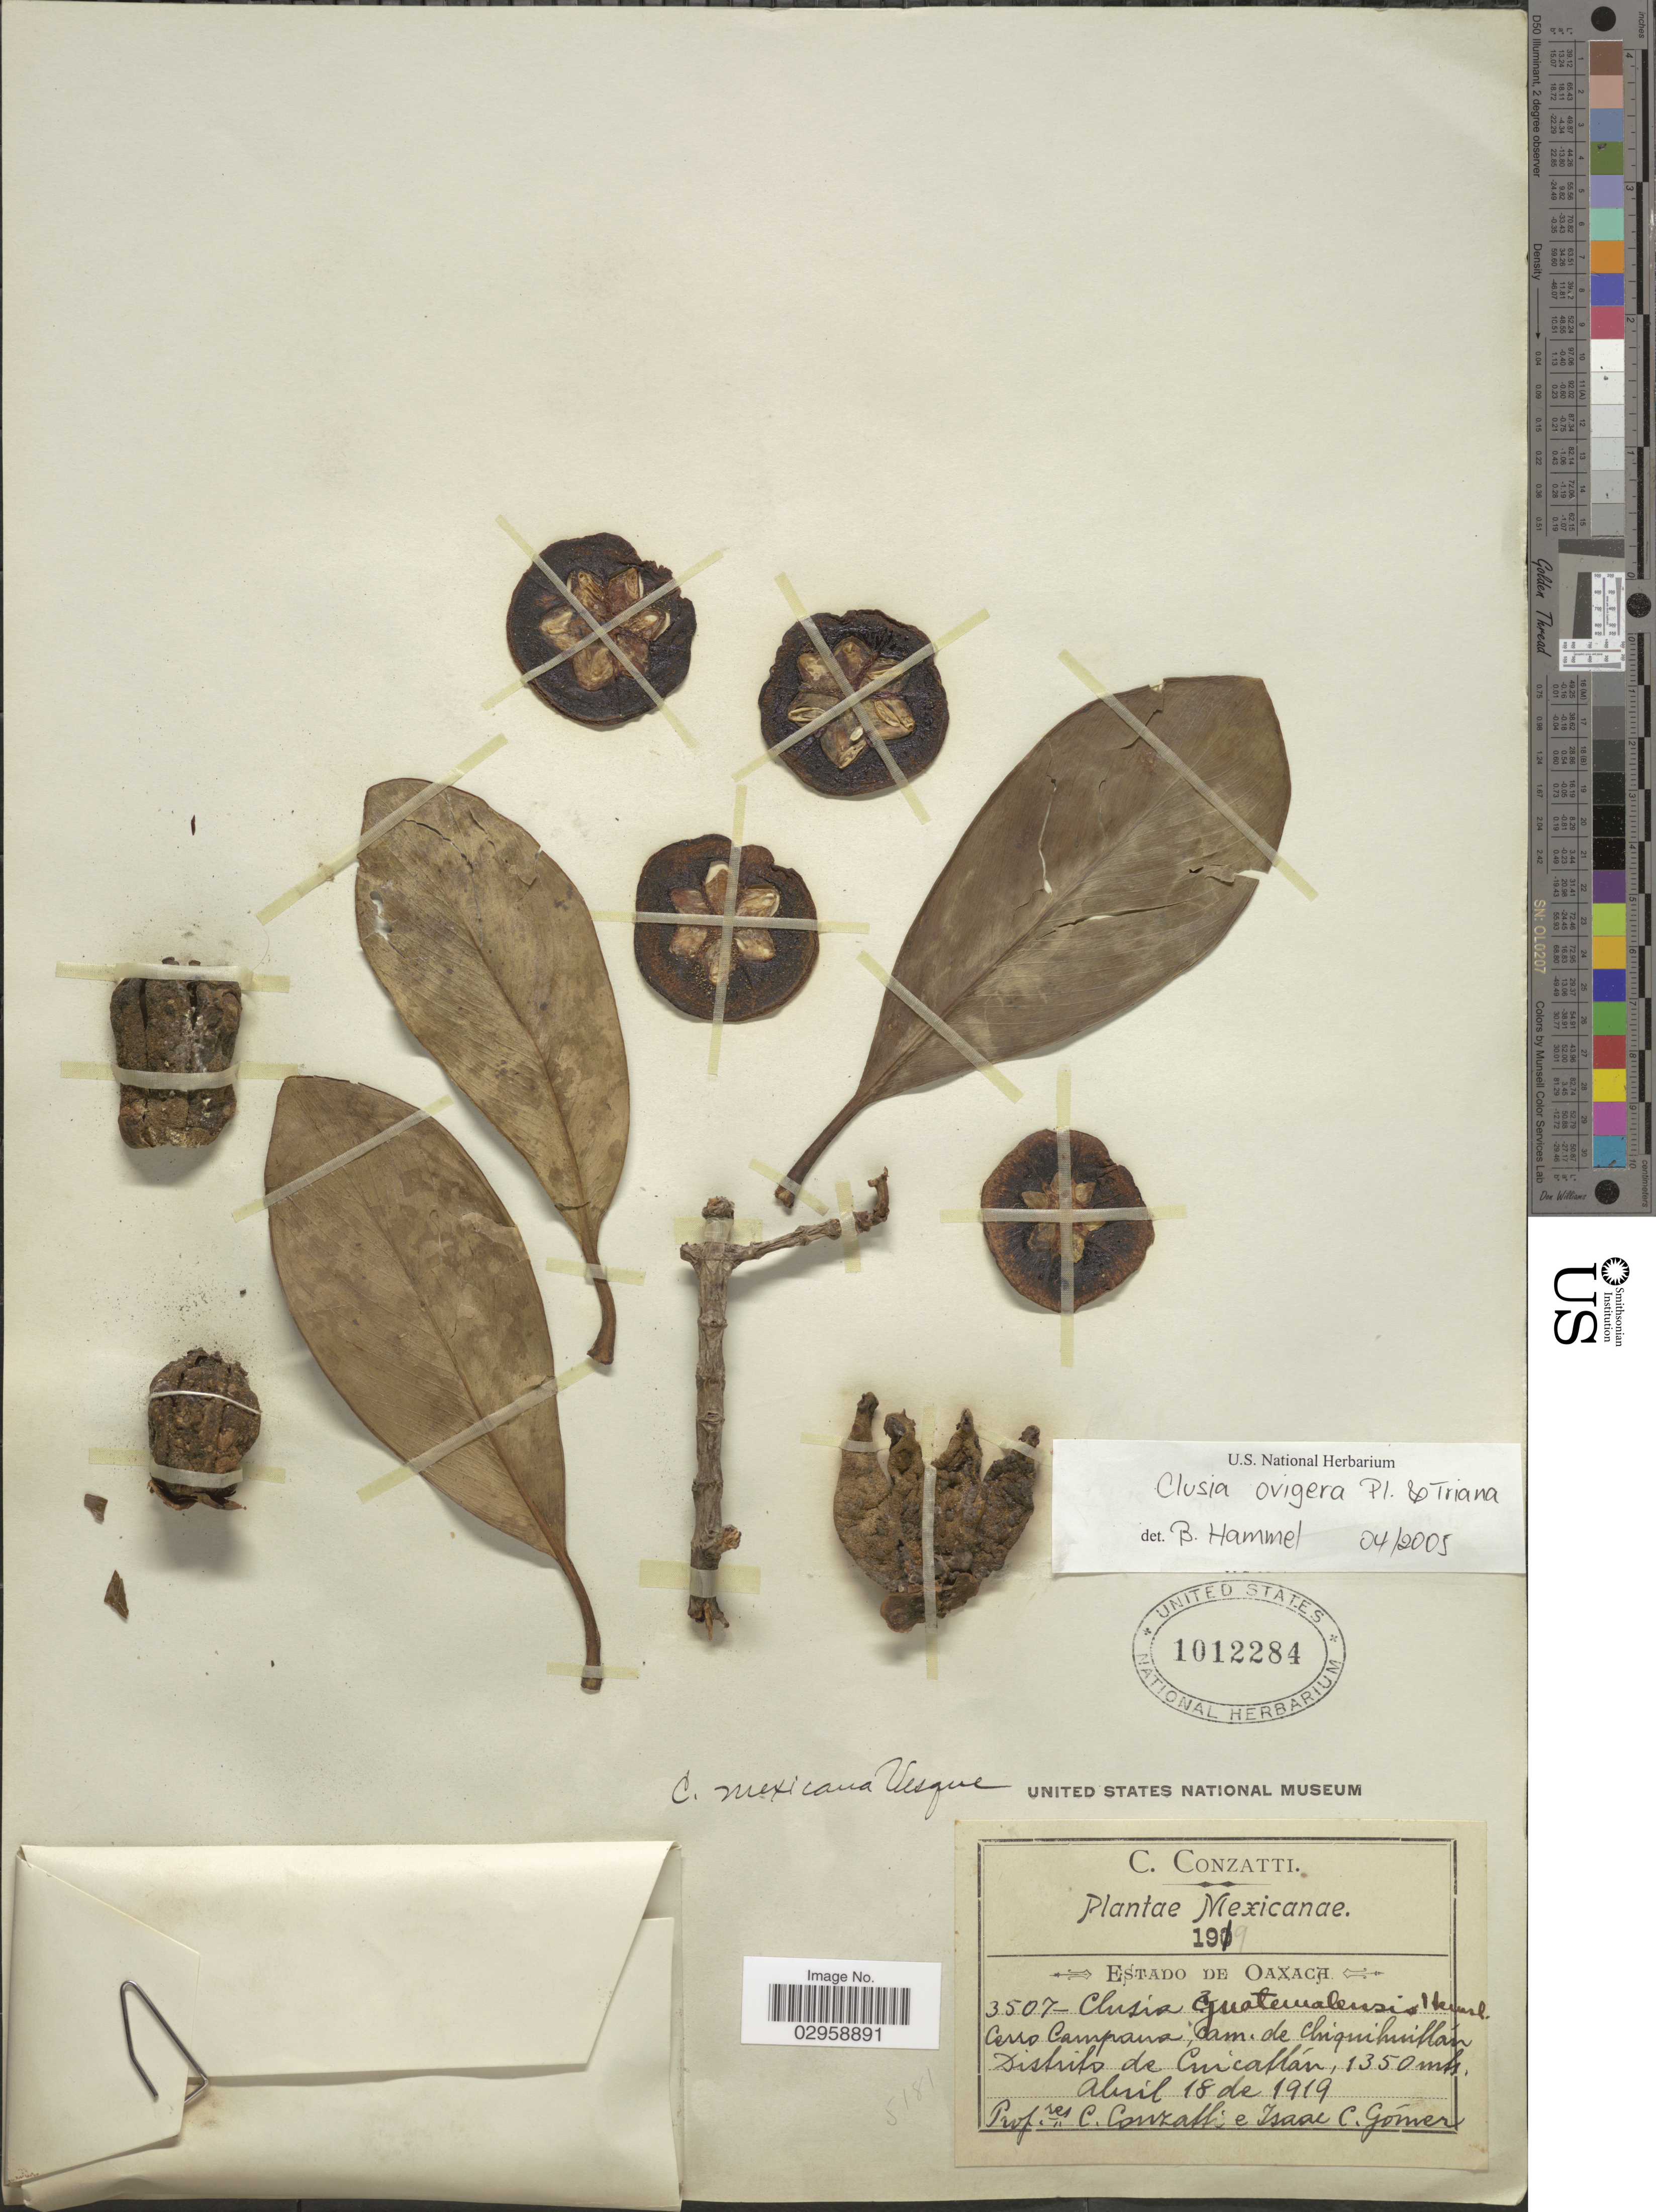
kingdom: Plantae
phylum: Tracheophyta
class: Magnoliopsida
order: Malpighiales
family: Clusiaceae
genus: Clusia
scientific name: Clusia ovigera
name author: Planch. & Triana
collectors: C. Conzatti & I. Gomer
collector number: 3507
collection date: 1919-04-18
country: Mexico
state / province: Oaxaca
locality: Cerro Campana, cam. de Chiquihuillán. Distrito de Cuicatlán.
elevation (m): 1350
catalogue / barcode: US 1012284